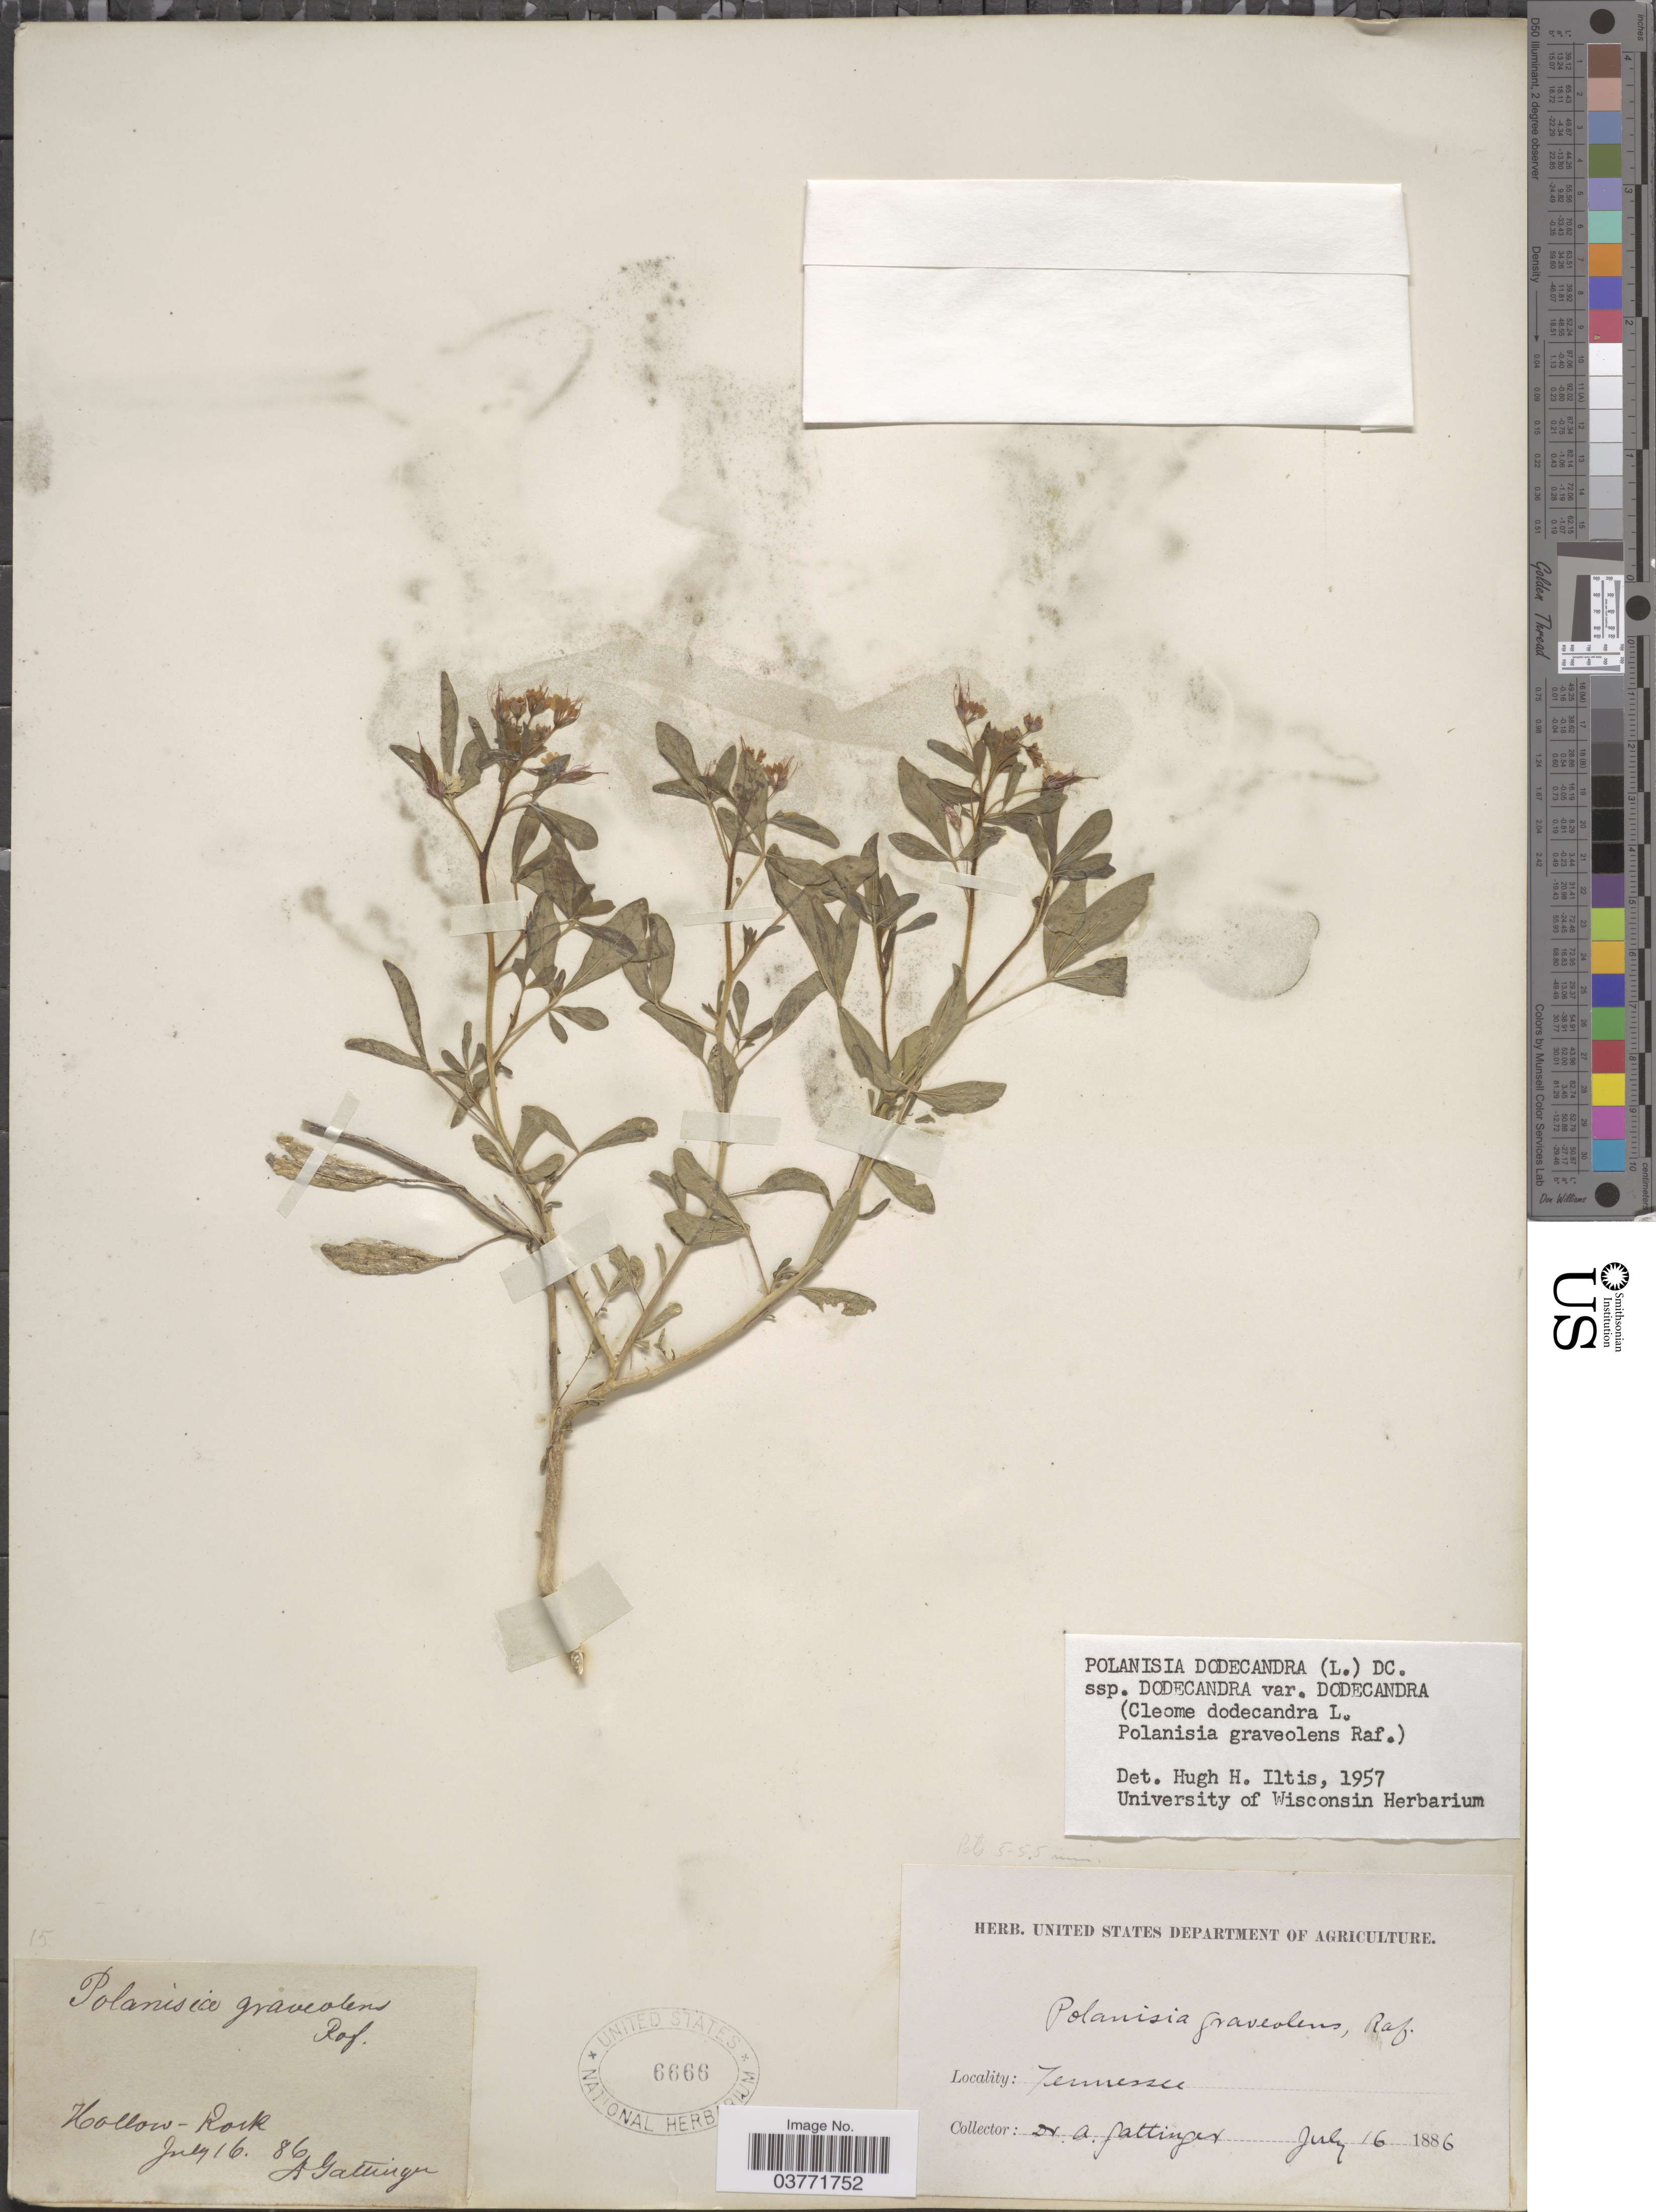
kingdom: Plantae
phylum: Tracheophyta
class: Magnoliopsida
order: Brassicales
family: Cleomaceae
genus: Polanisia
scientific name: Polanisia dodecandra subsp. dodecandra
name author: (L.) DC.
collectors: A. Gattinger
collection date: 1886-07-16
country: United States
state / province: Tennessee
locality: Hollow-Rock.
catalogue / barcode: US 6666